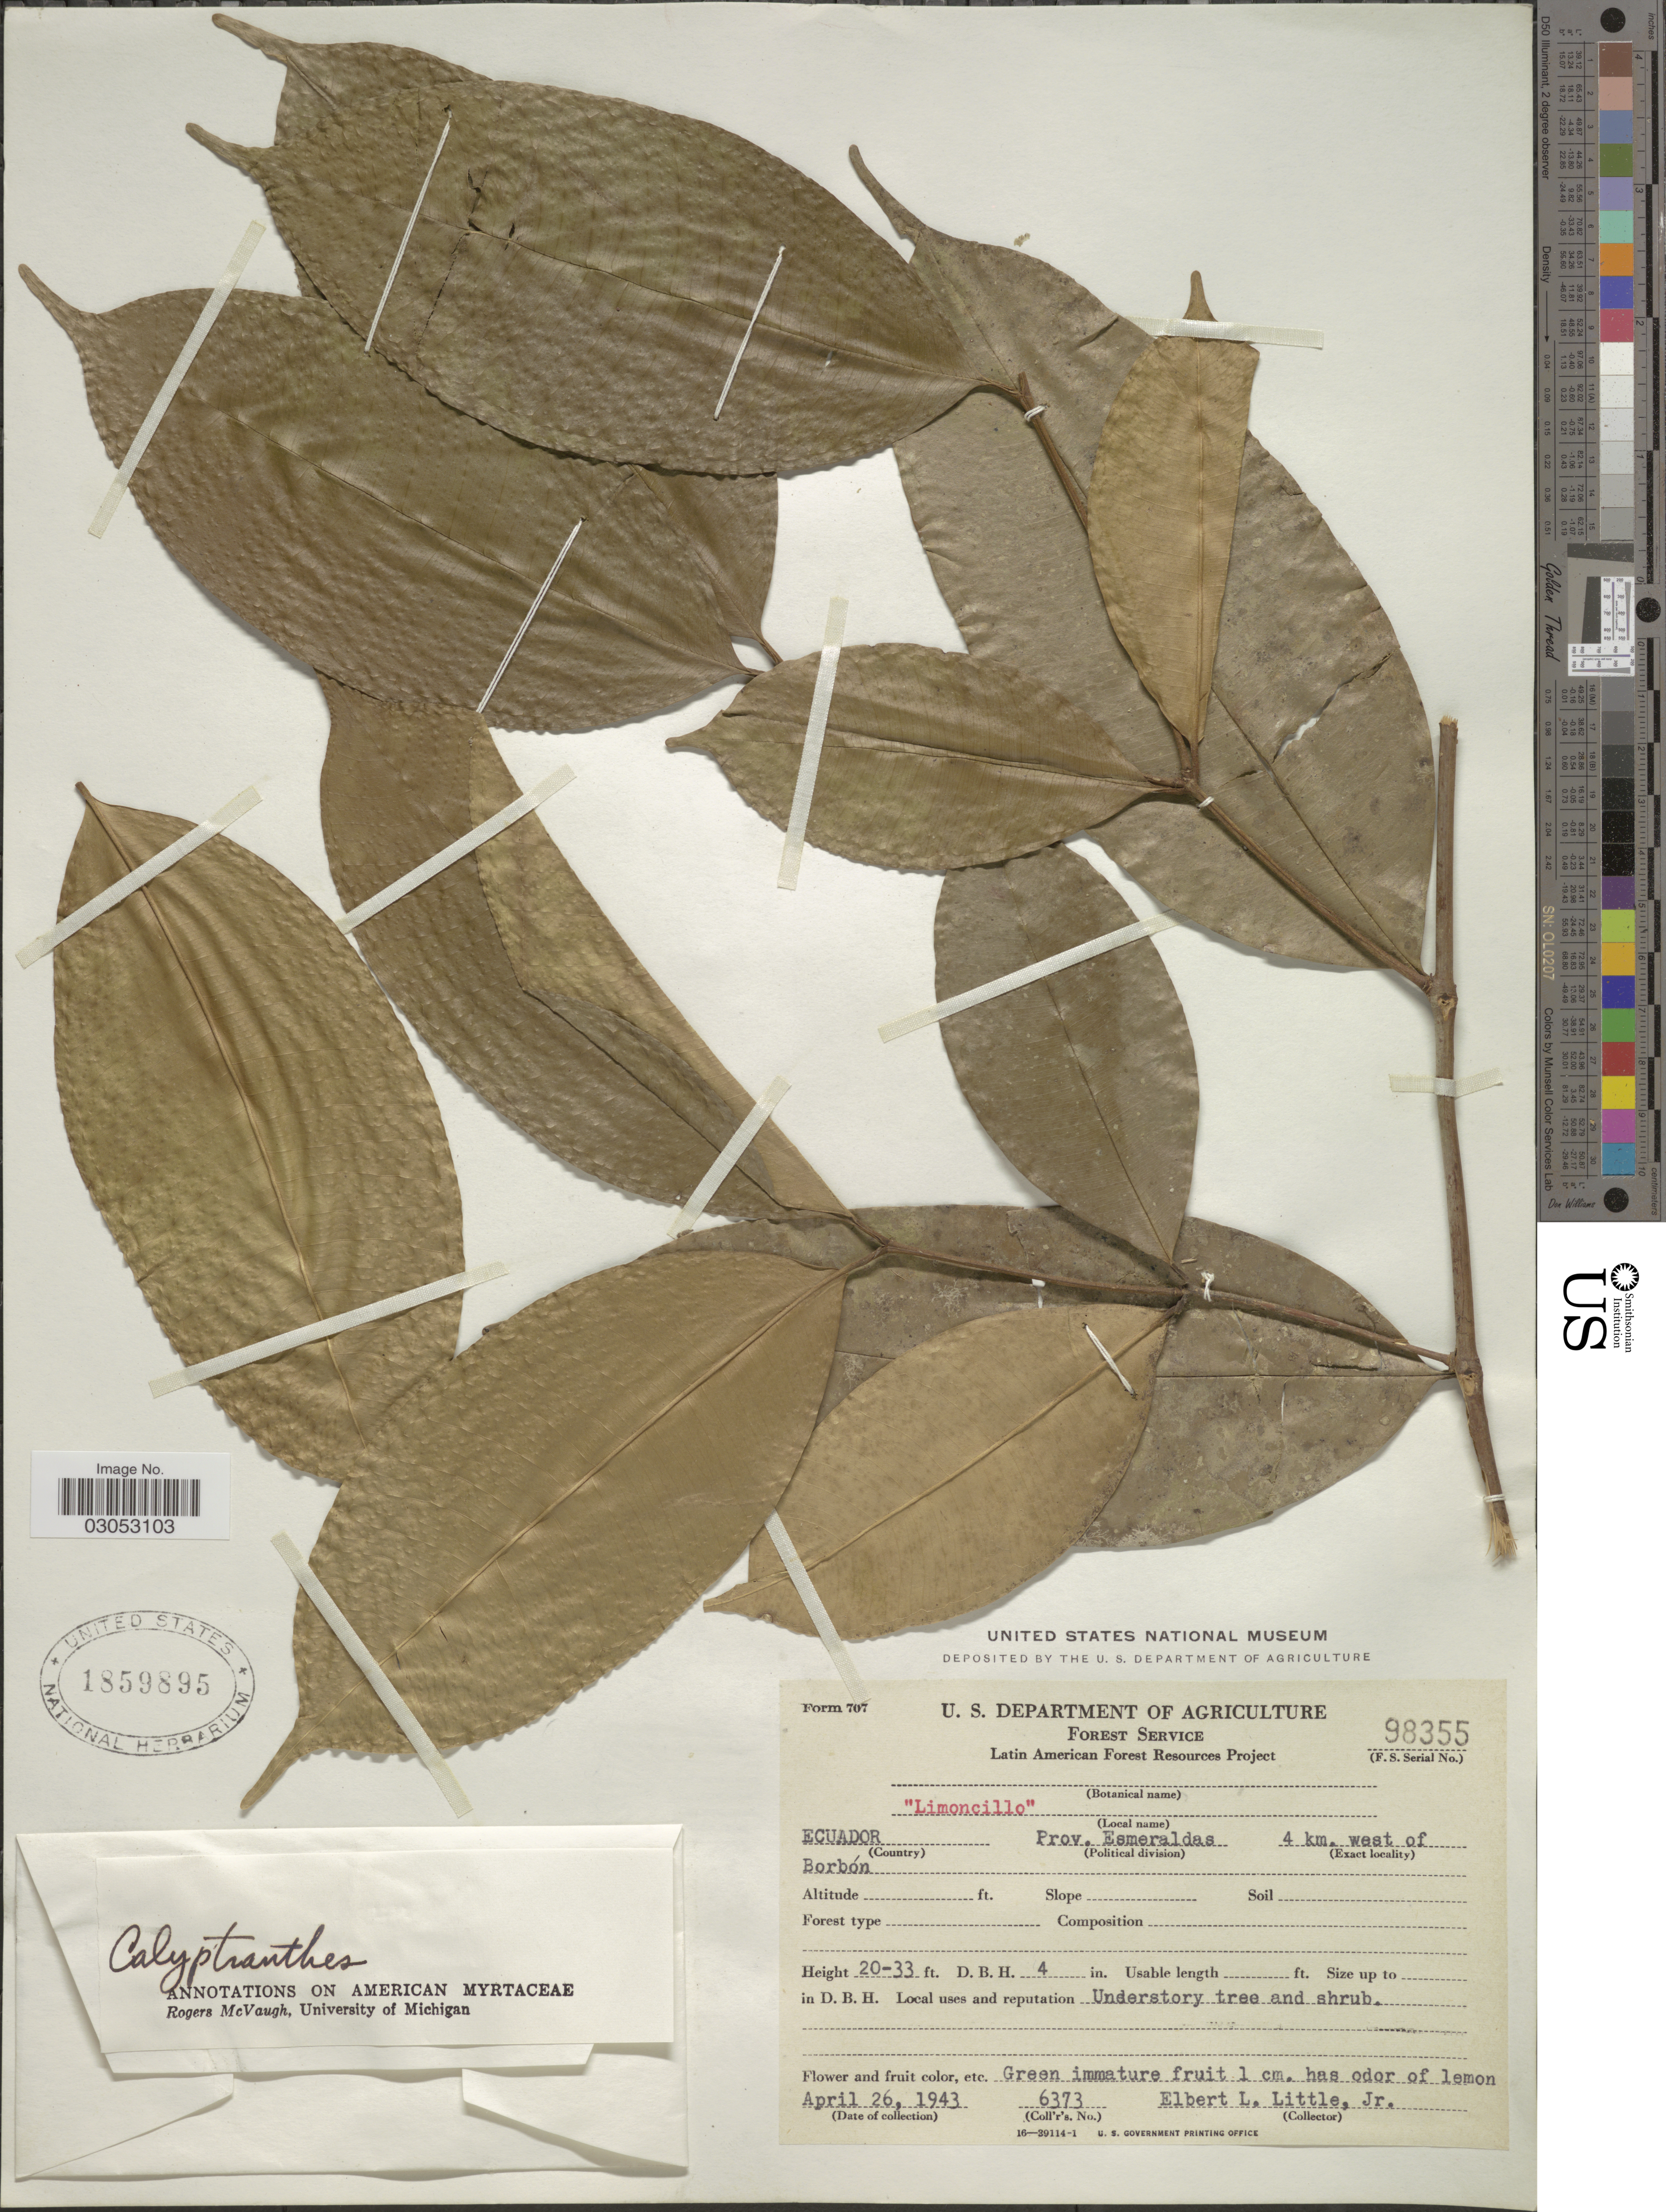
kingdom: Plantae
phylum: Tracheophyta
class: Magnoliopsida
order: Myrtales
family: Myrtaceae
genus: Myrcia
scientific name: Myrcia sp.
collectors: E. L. Little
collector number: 6373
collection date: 1943-04-26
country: Ecuador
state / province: Esmeraldas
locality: Prov. Esmeraldas, 4 km. west of Borbón.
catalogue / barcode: US 1859895